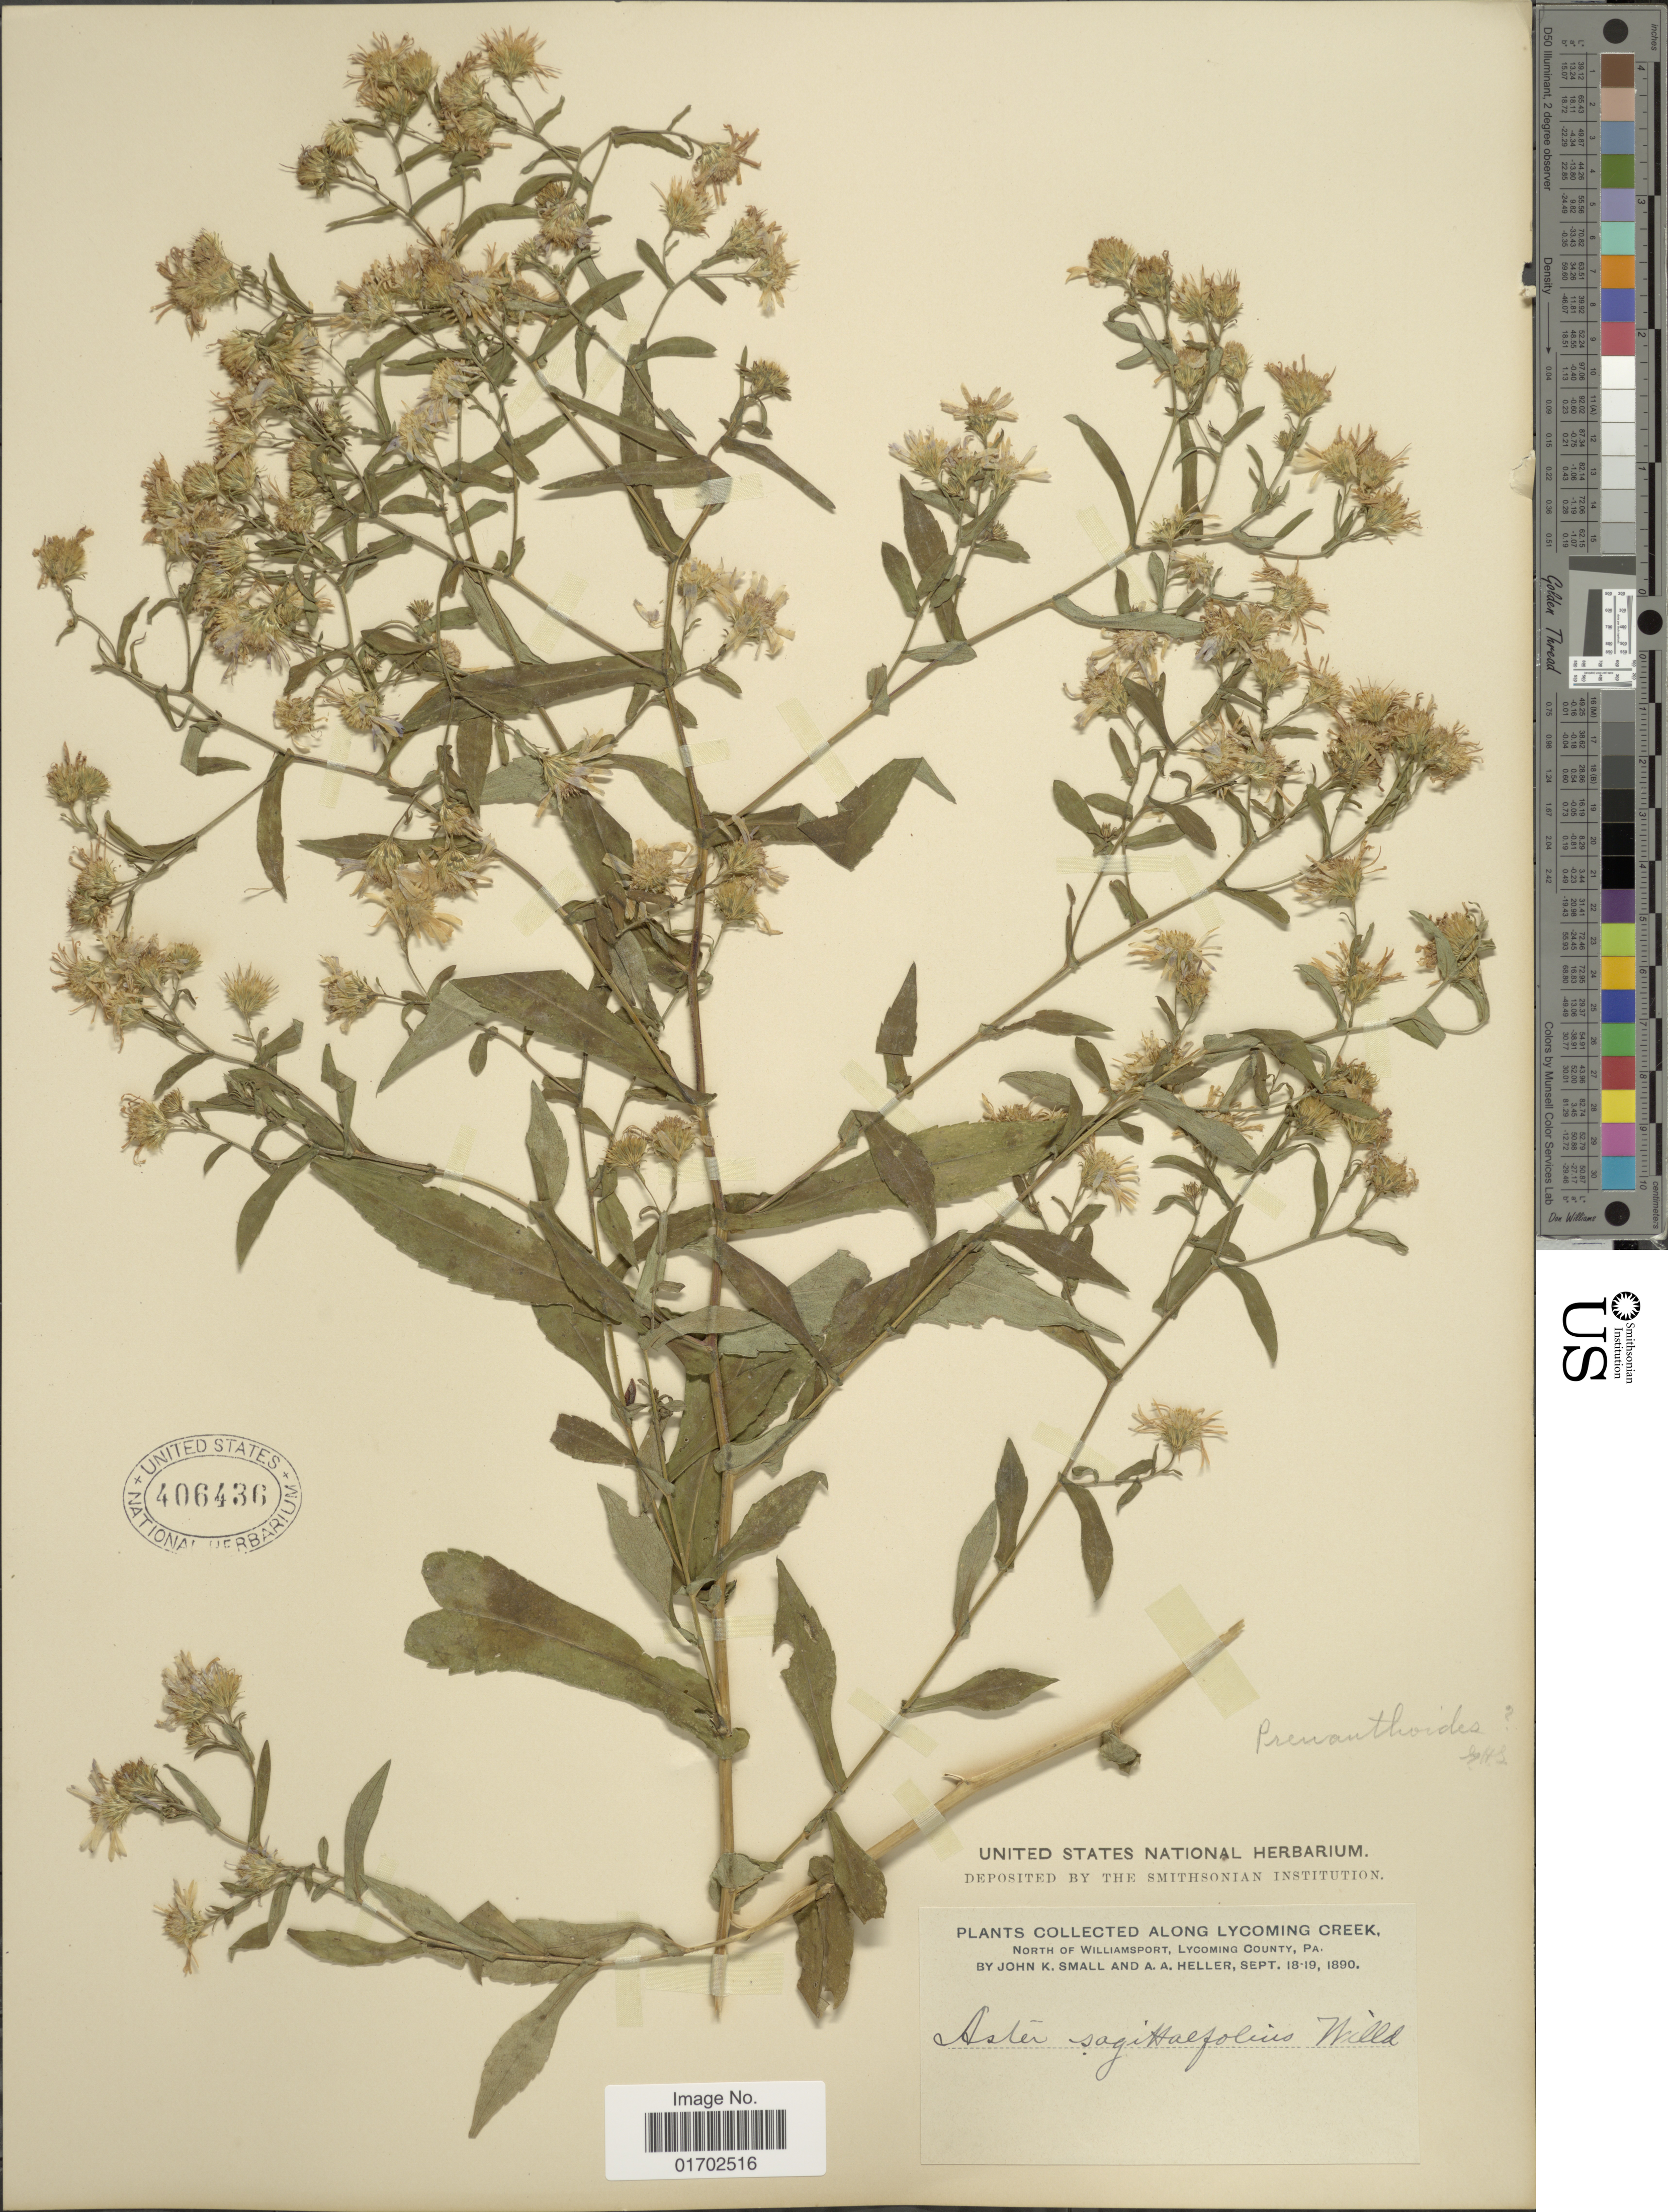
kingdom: Plantae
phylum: Tracheophyta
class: Magnoliopsida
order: Asterales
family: Asteraceae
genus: Symphyotrichum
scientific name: Symphyotrichum prenanthoides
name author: (Muhl. ex Willd.) G.L. Nesom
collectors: J. K. Small & A. A. Heller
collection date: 1890-09-18/1890-09-19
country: United States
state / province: Pennsylvania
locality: Along Lycoming Creek, North of Williamsport, Lycoming County, Pa.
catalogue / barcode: US 406436